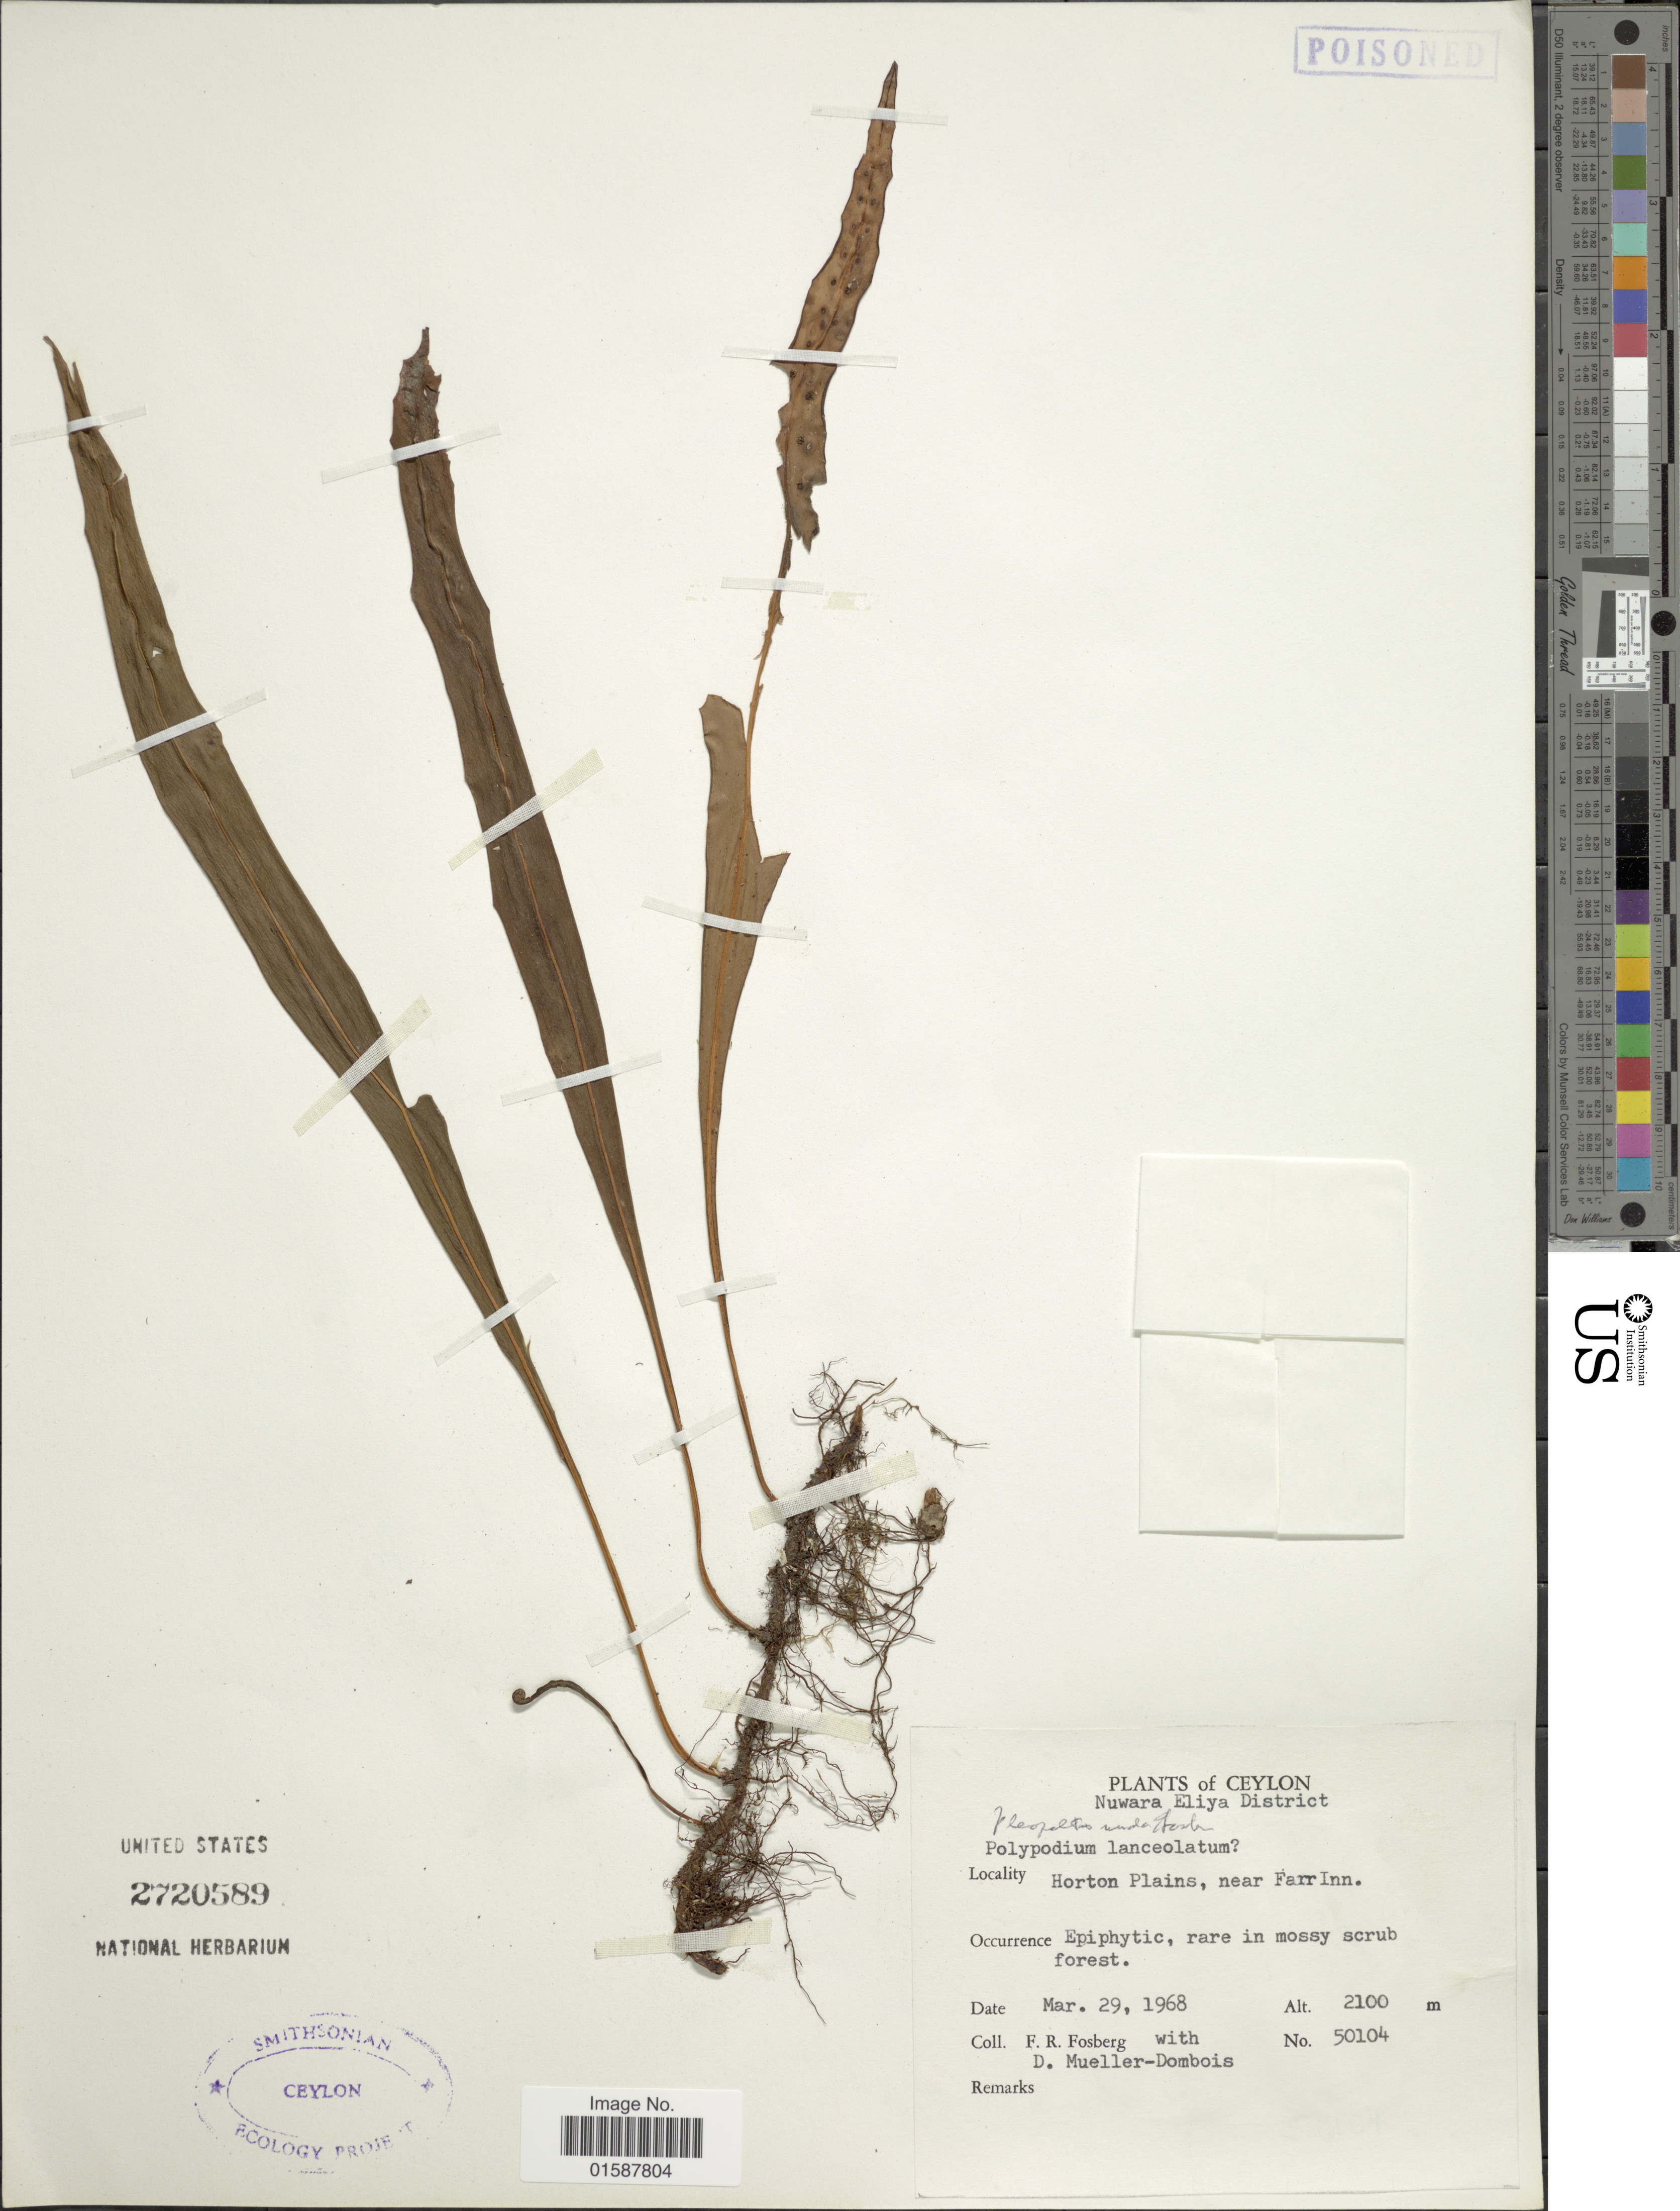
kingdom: Plantae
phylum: Tracheophyta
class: Polypodiopsida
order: Polypodiales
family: Polypodiaceae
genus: Lepisorus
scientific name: Lepisorus nuduisculum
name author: (Kunze)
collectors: F. R. Fosberg & D. Mueller-Dombois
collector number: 50104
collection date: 1968-03-29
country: Sri Lanka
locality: Ceylon, Nuwara Eliya District, Horton Plains, near Farr Inn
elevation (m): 2100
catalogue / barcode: US 2720589